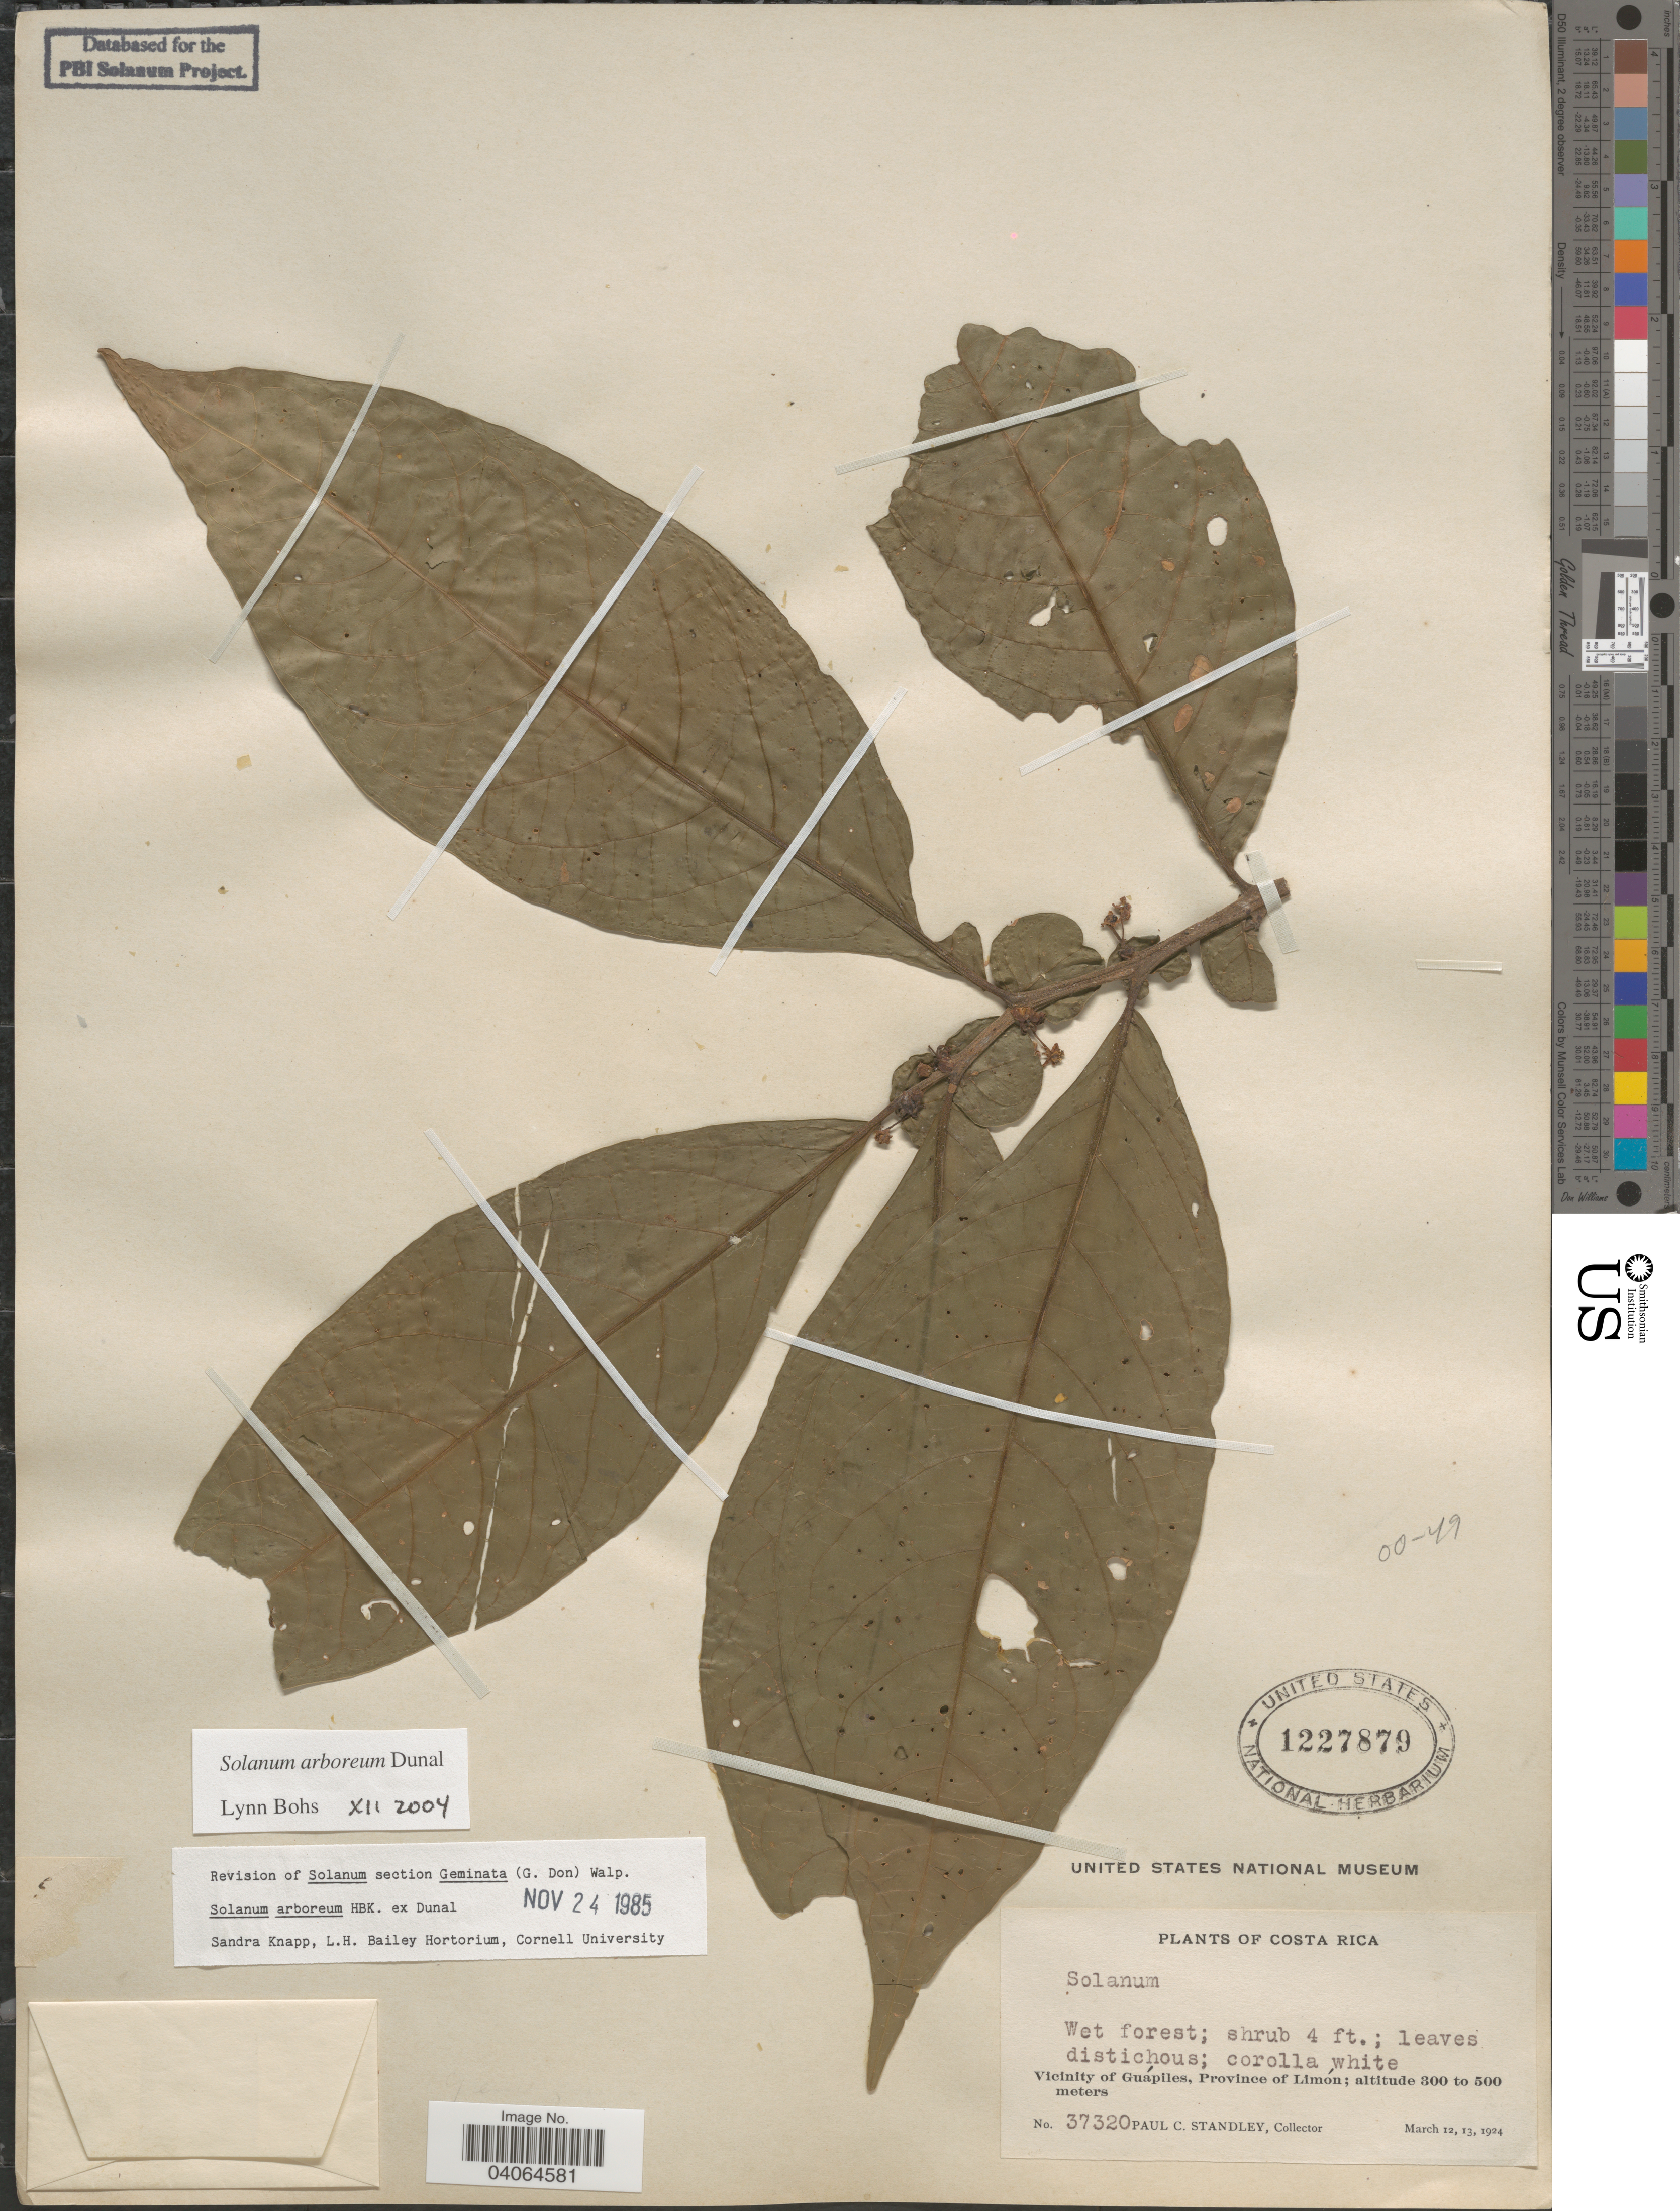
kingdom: Plantae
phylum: Tracheophyta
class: Magnoliopsida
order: Solanales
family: Solanaceae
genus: Solanum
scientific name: Solanum arboreum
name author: Dunal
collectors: P. C. Standley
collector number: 37320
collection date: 1924-03-12/1924-03-13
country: Costa Rica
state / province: Limón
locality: Vicinity of Guápiles.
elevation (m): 300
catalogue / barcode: US 1227879